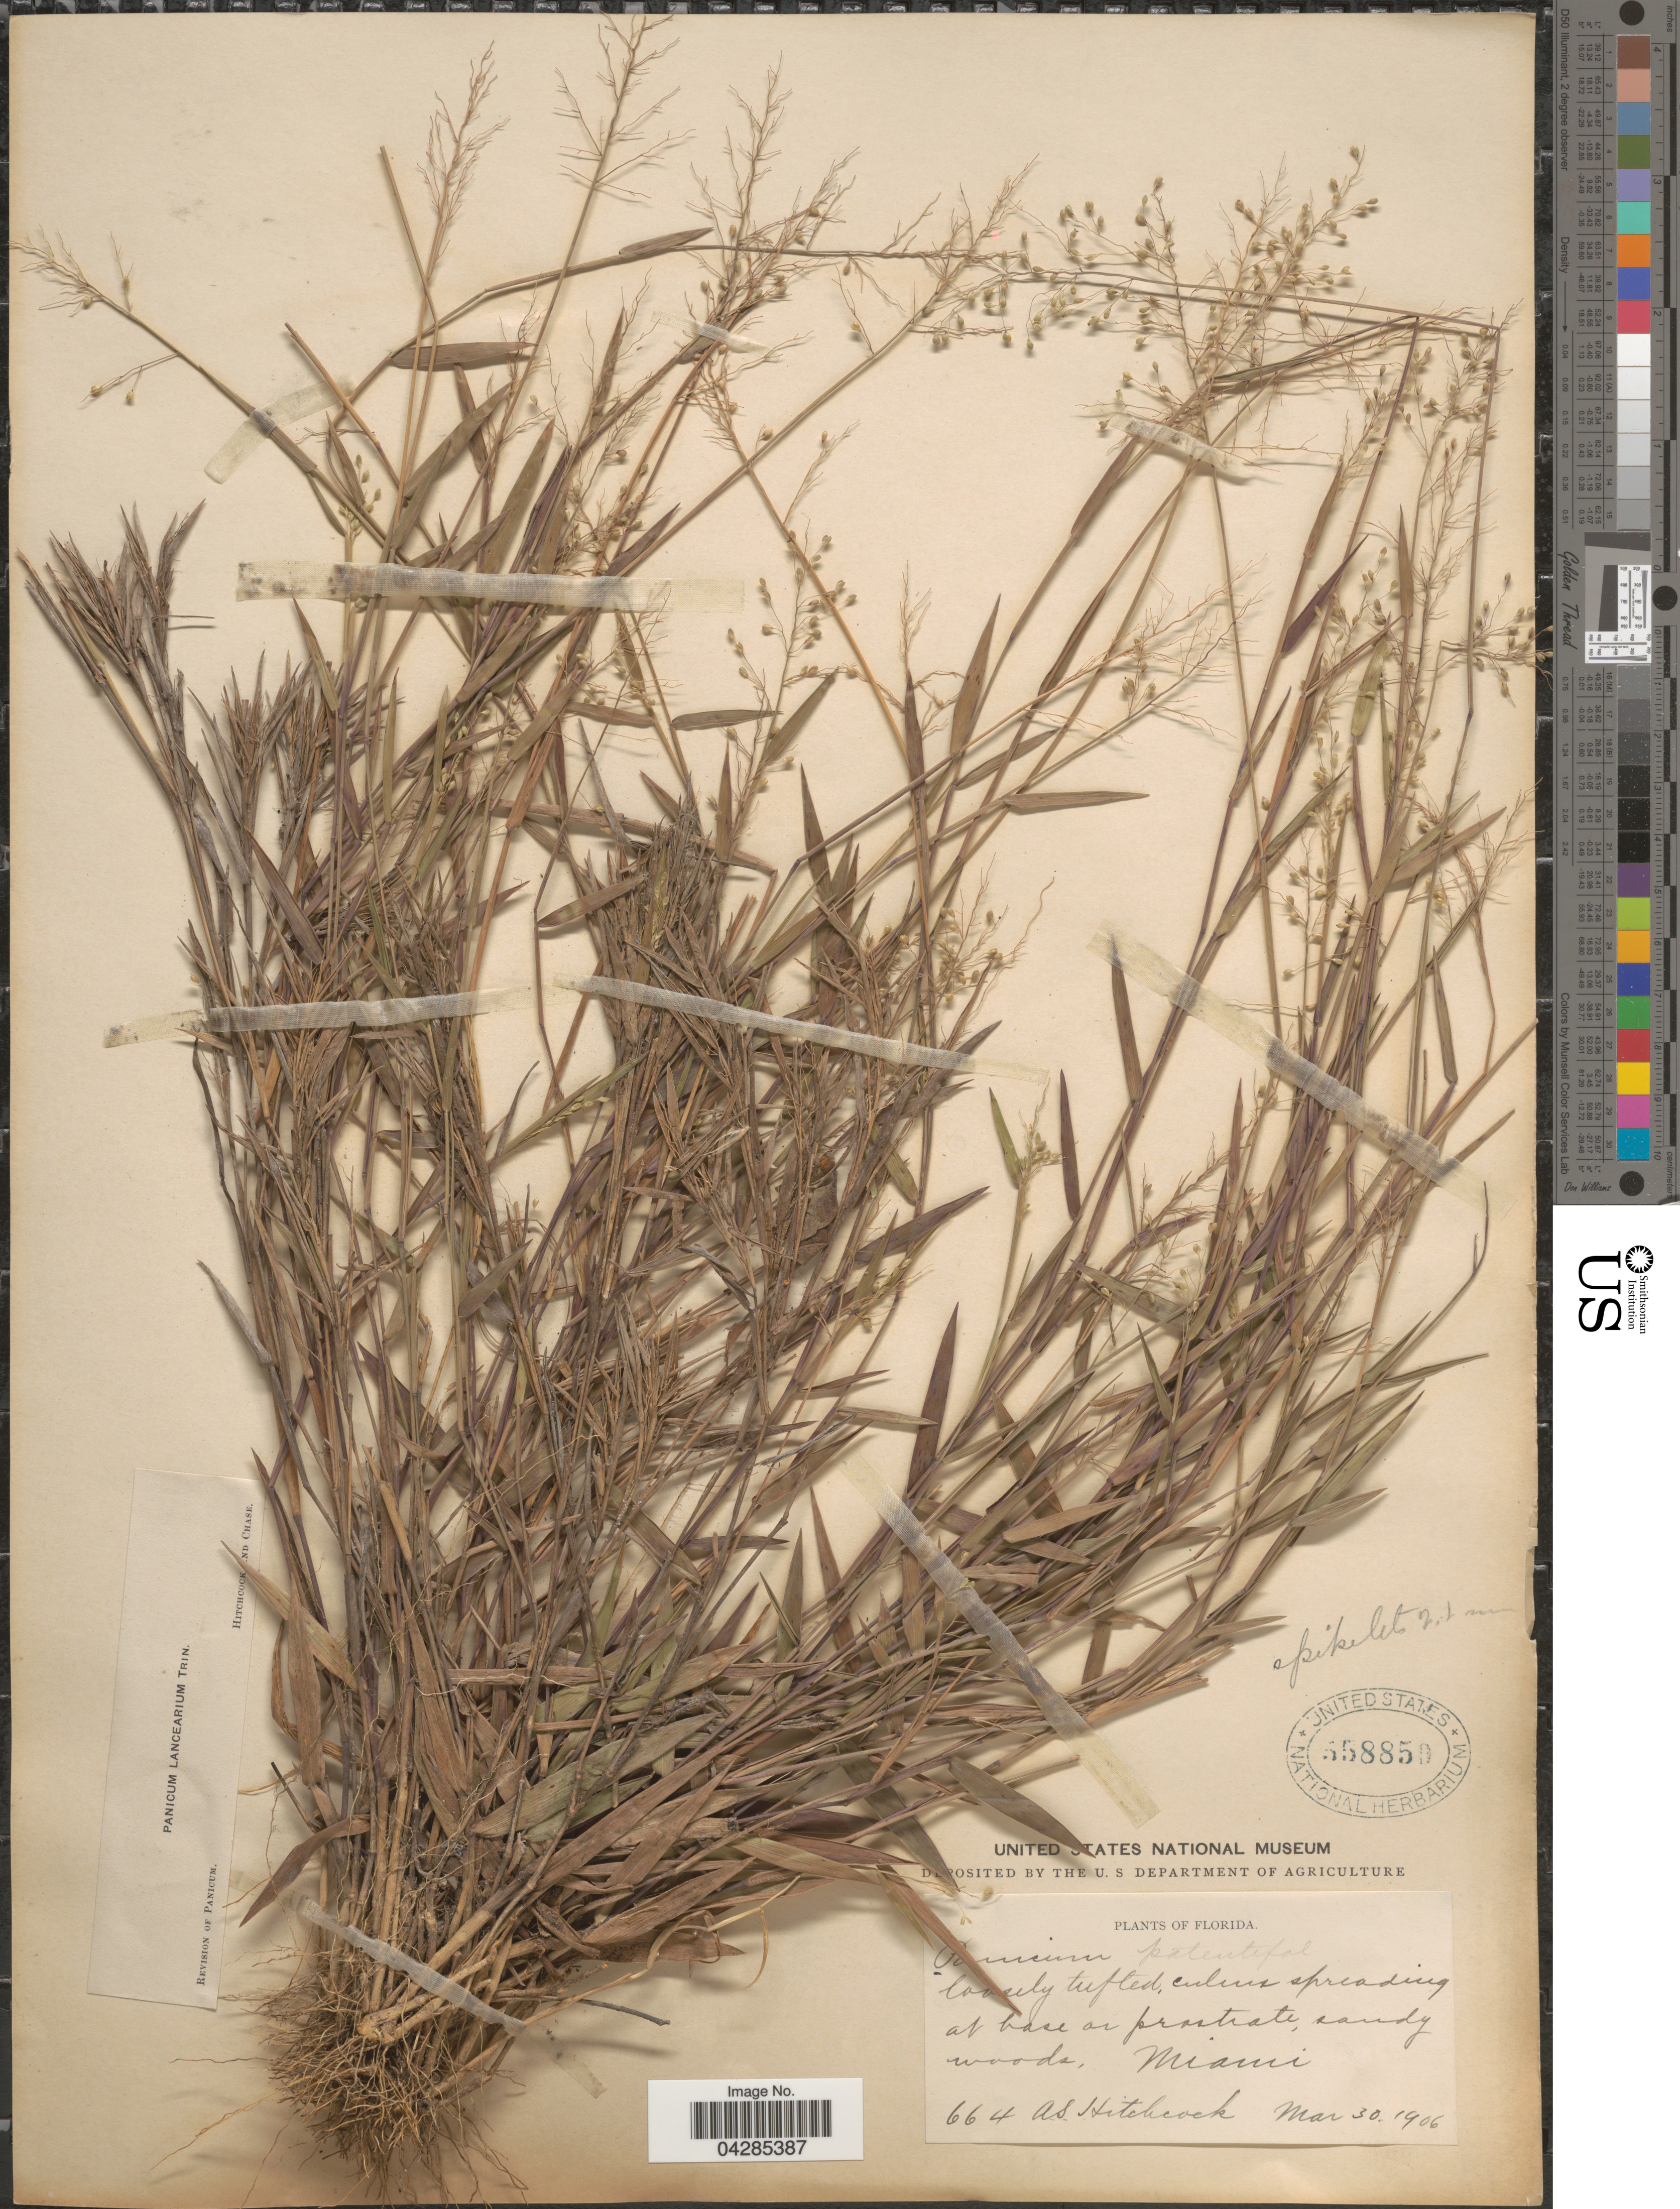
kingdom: Plantae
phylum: Tracheophyta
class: Liliopsida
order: Poales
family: Poaceae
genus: Dichanthelium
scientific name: Dichanthelium portoricense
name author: (Desv. ex Ham.) B.F. Hansen & Wunderlin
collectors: A. S. Hitchcock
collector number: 664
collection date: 1906-03-30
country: United States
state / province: Florida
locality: Miami.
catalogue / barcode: US 558850